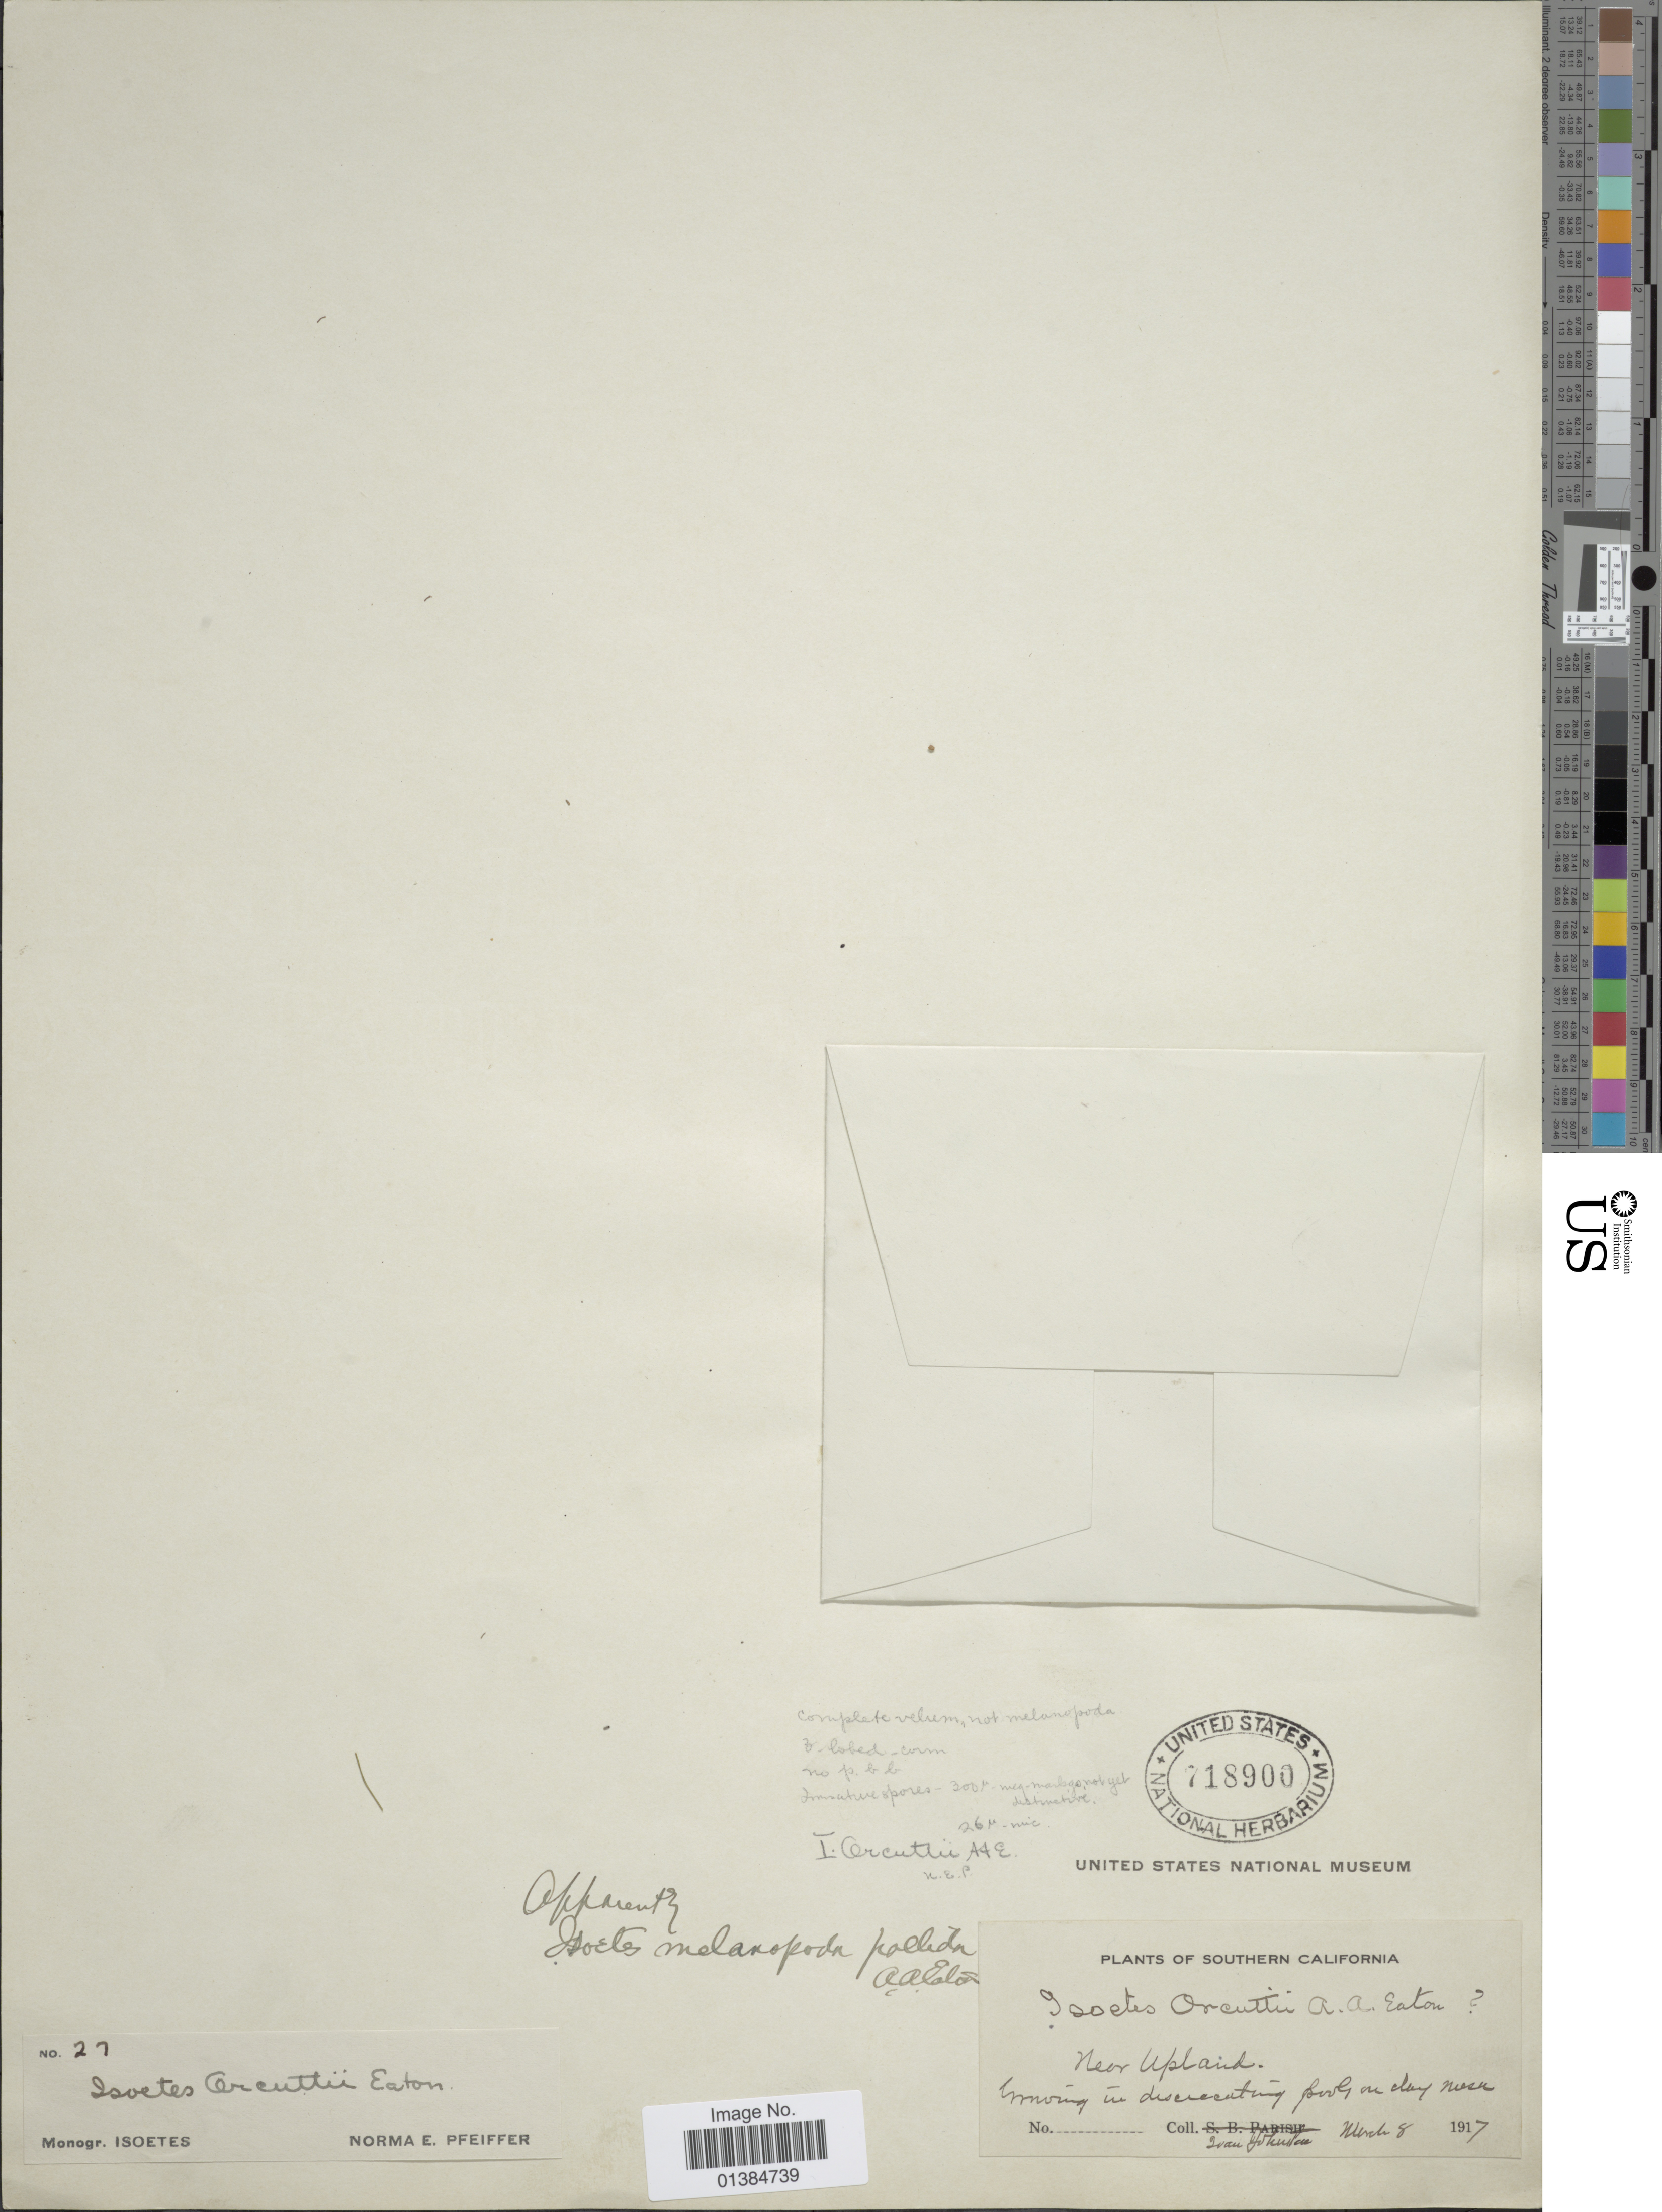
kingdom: Plantae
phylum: Tracheophyta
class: Lycopodiopsida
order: Isoetales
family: Isoetaceae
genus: Isoetes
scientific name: Isoetes orcuttii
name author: A.A. Eaton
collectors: I.M. Johnston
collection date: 1917-03-08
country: United States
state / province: California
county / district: San Bernardino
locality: Southern California. Near Upland.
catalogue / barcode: US 718900